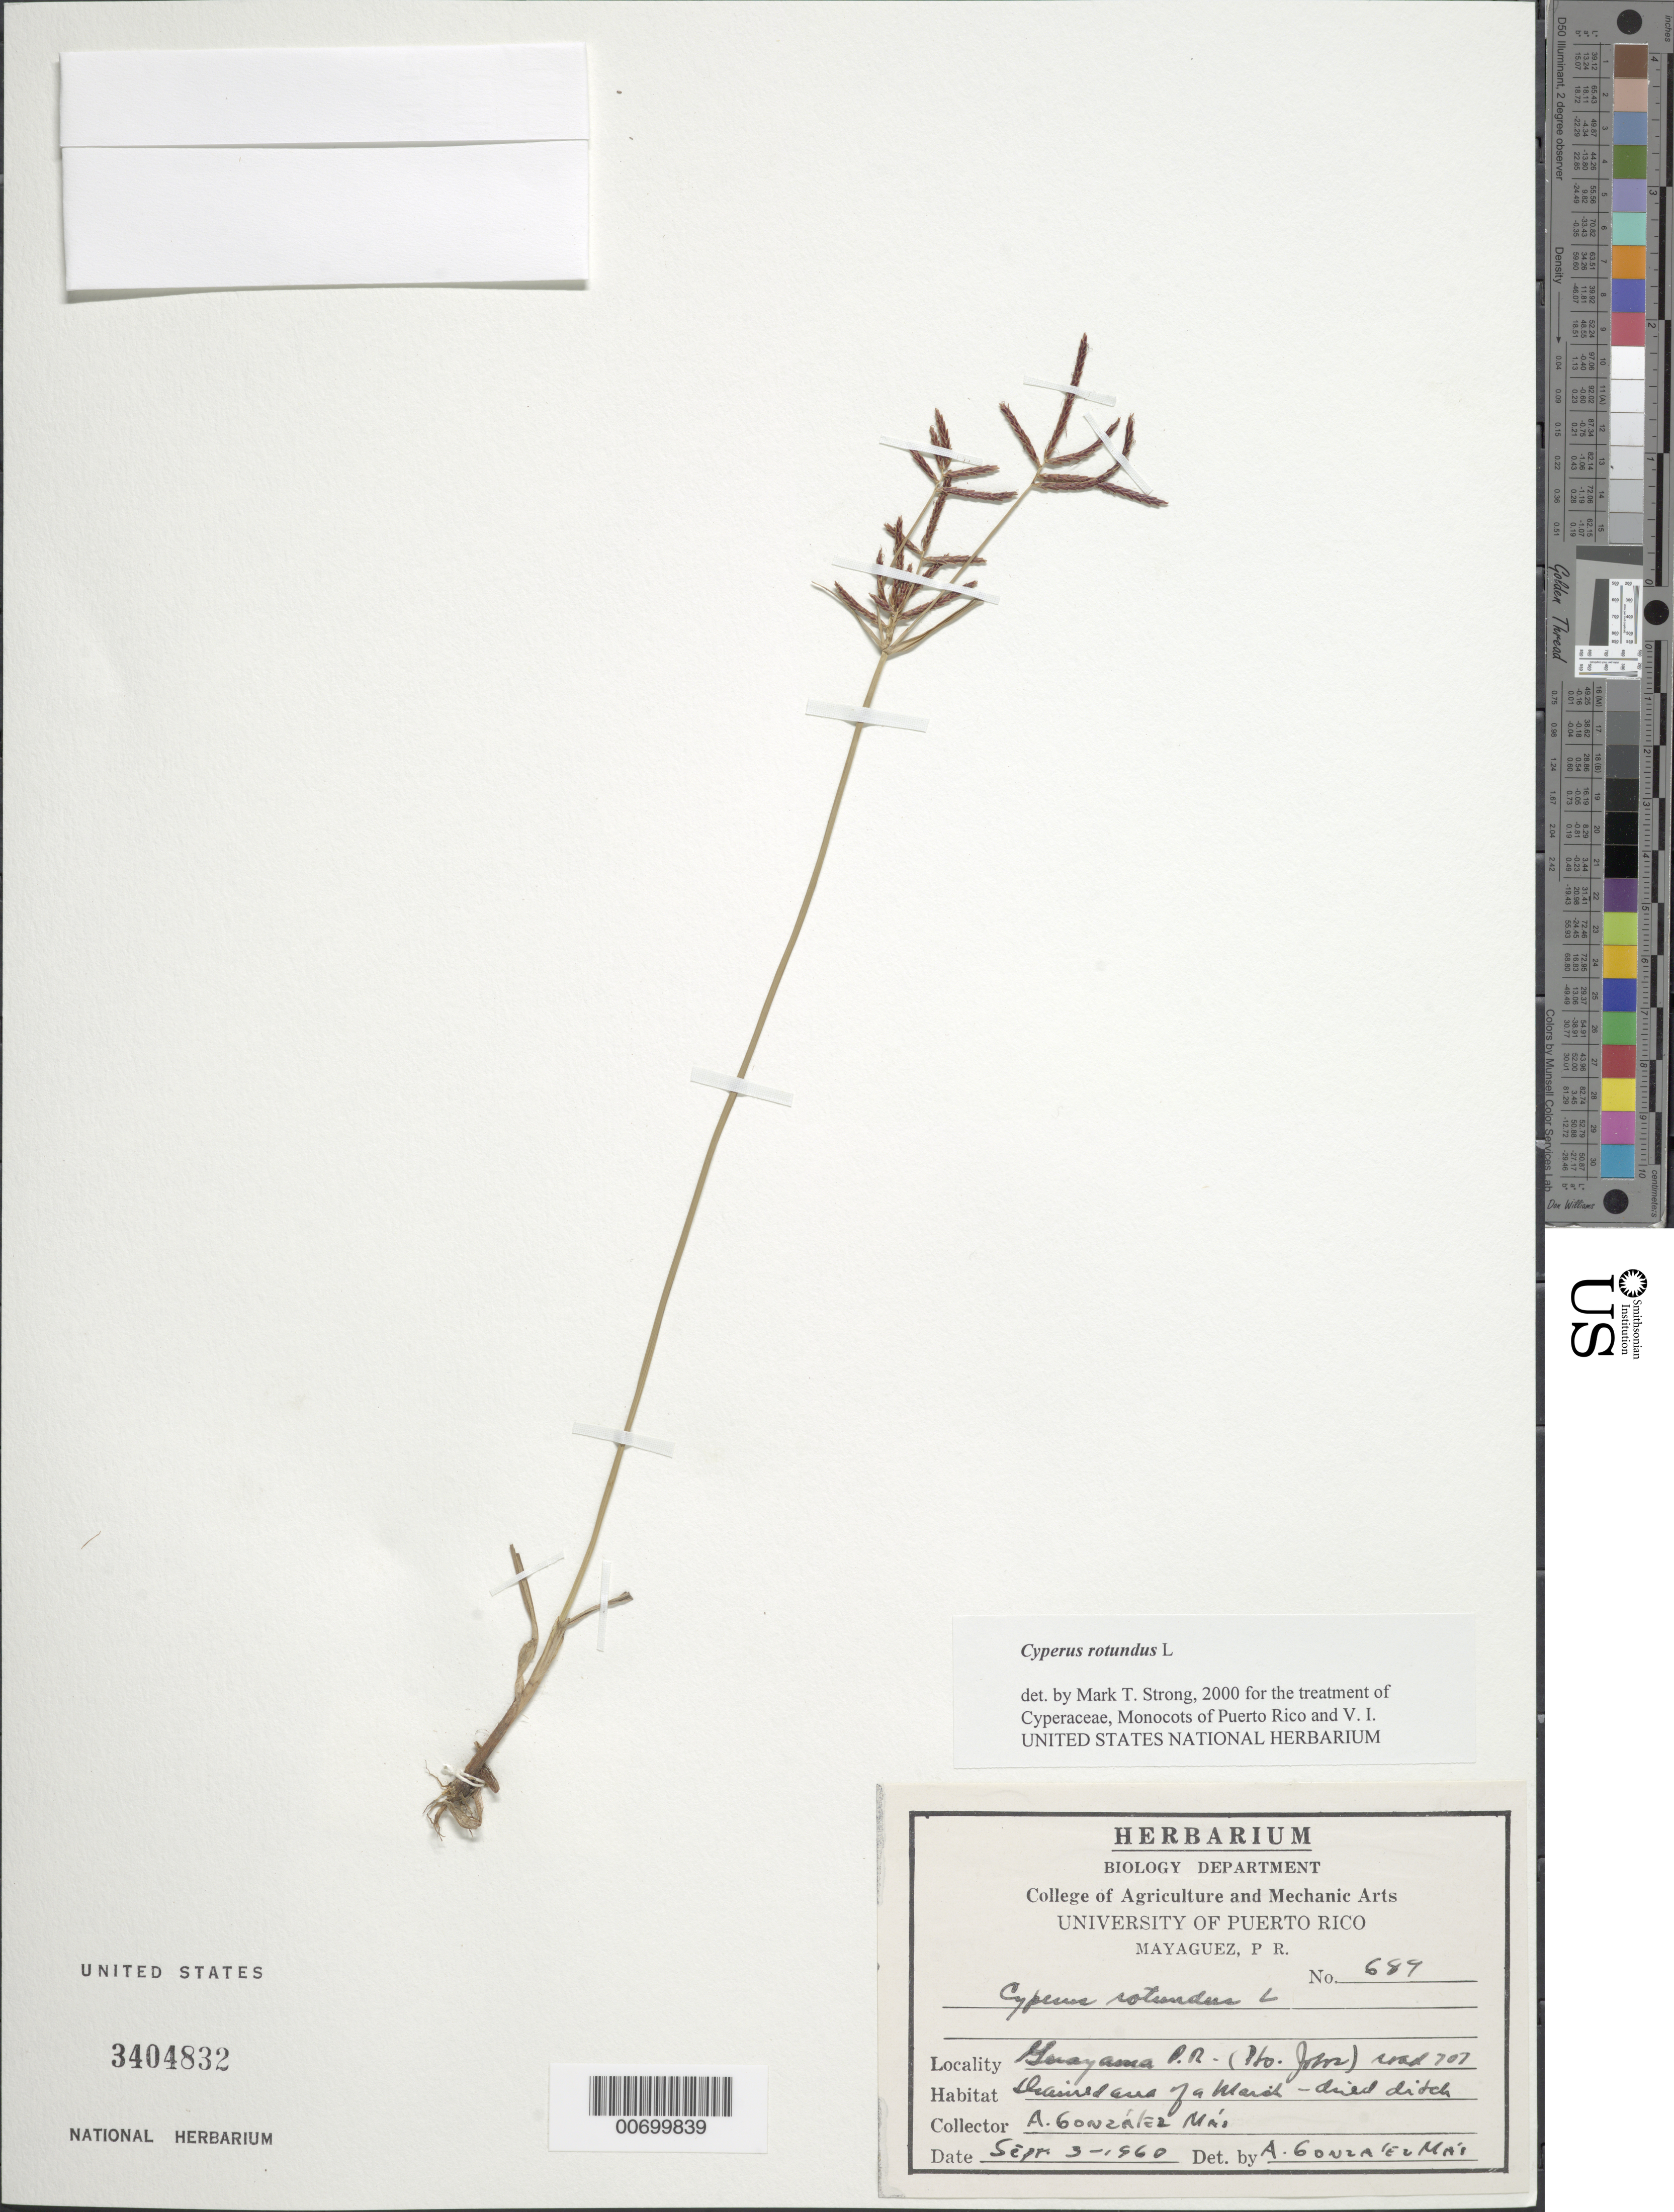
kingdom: Plantae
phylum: Tracheophyta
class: Liliopsida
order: Poales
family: Cyperaceae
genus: Cyperus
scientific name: Cyperus rotundus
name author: L.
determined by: Strong, M. T., (US), Smithsonian Institution - National Museum of Natural History (UNITED STATES)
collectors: A. González Más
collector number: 689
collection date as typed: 03 Sep 1960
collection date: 1960-09-03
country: Puerto Rico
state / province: Guayama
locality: Guayama: Pto. Jobos, Rd. 707.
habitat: Drained area of a marsh; dried ditch.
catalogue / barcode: US 3404832